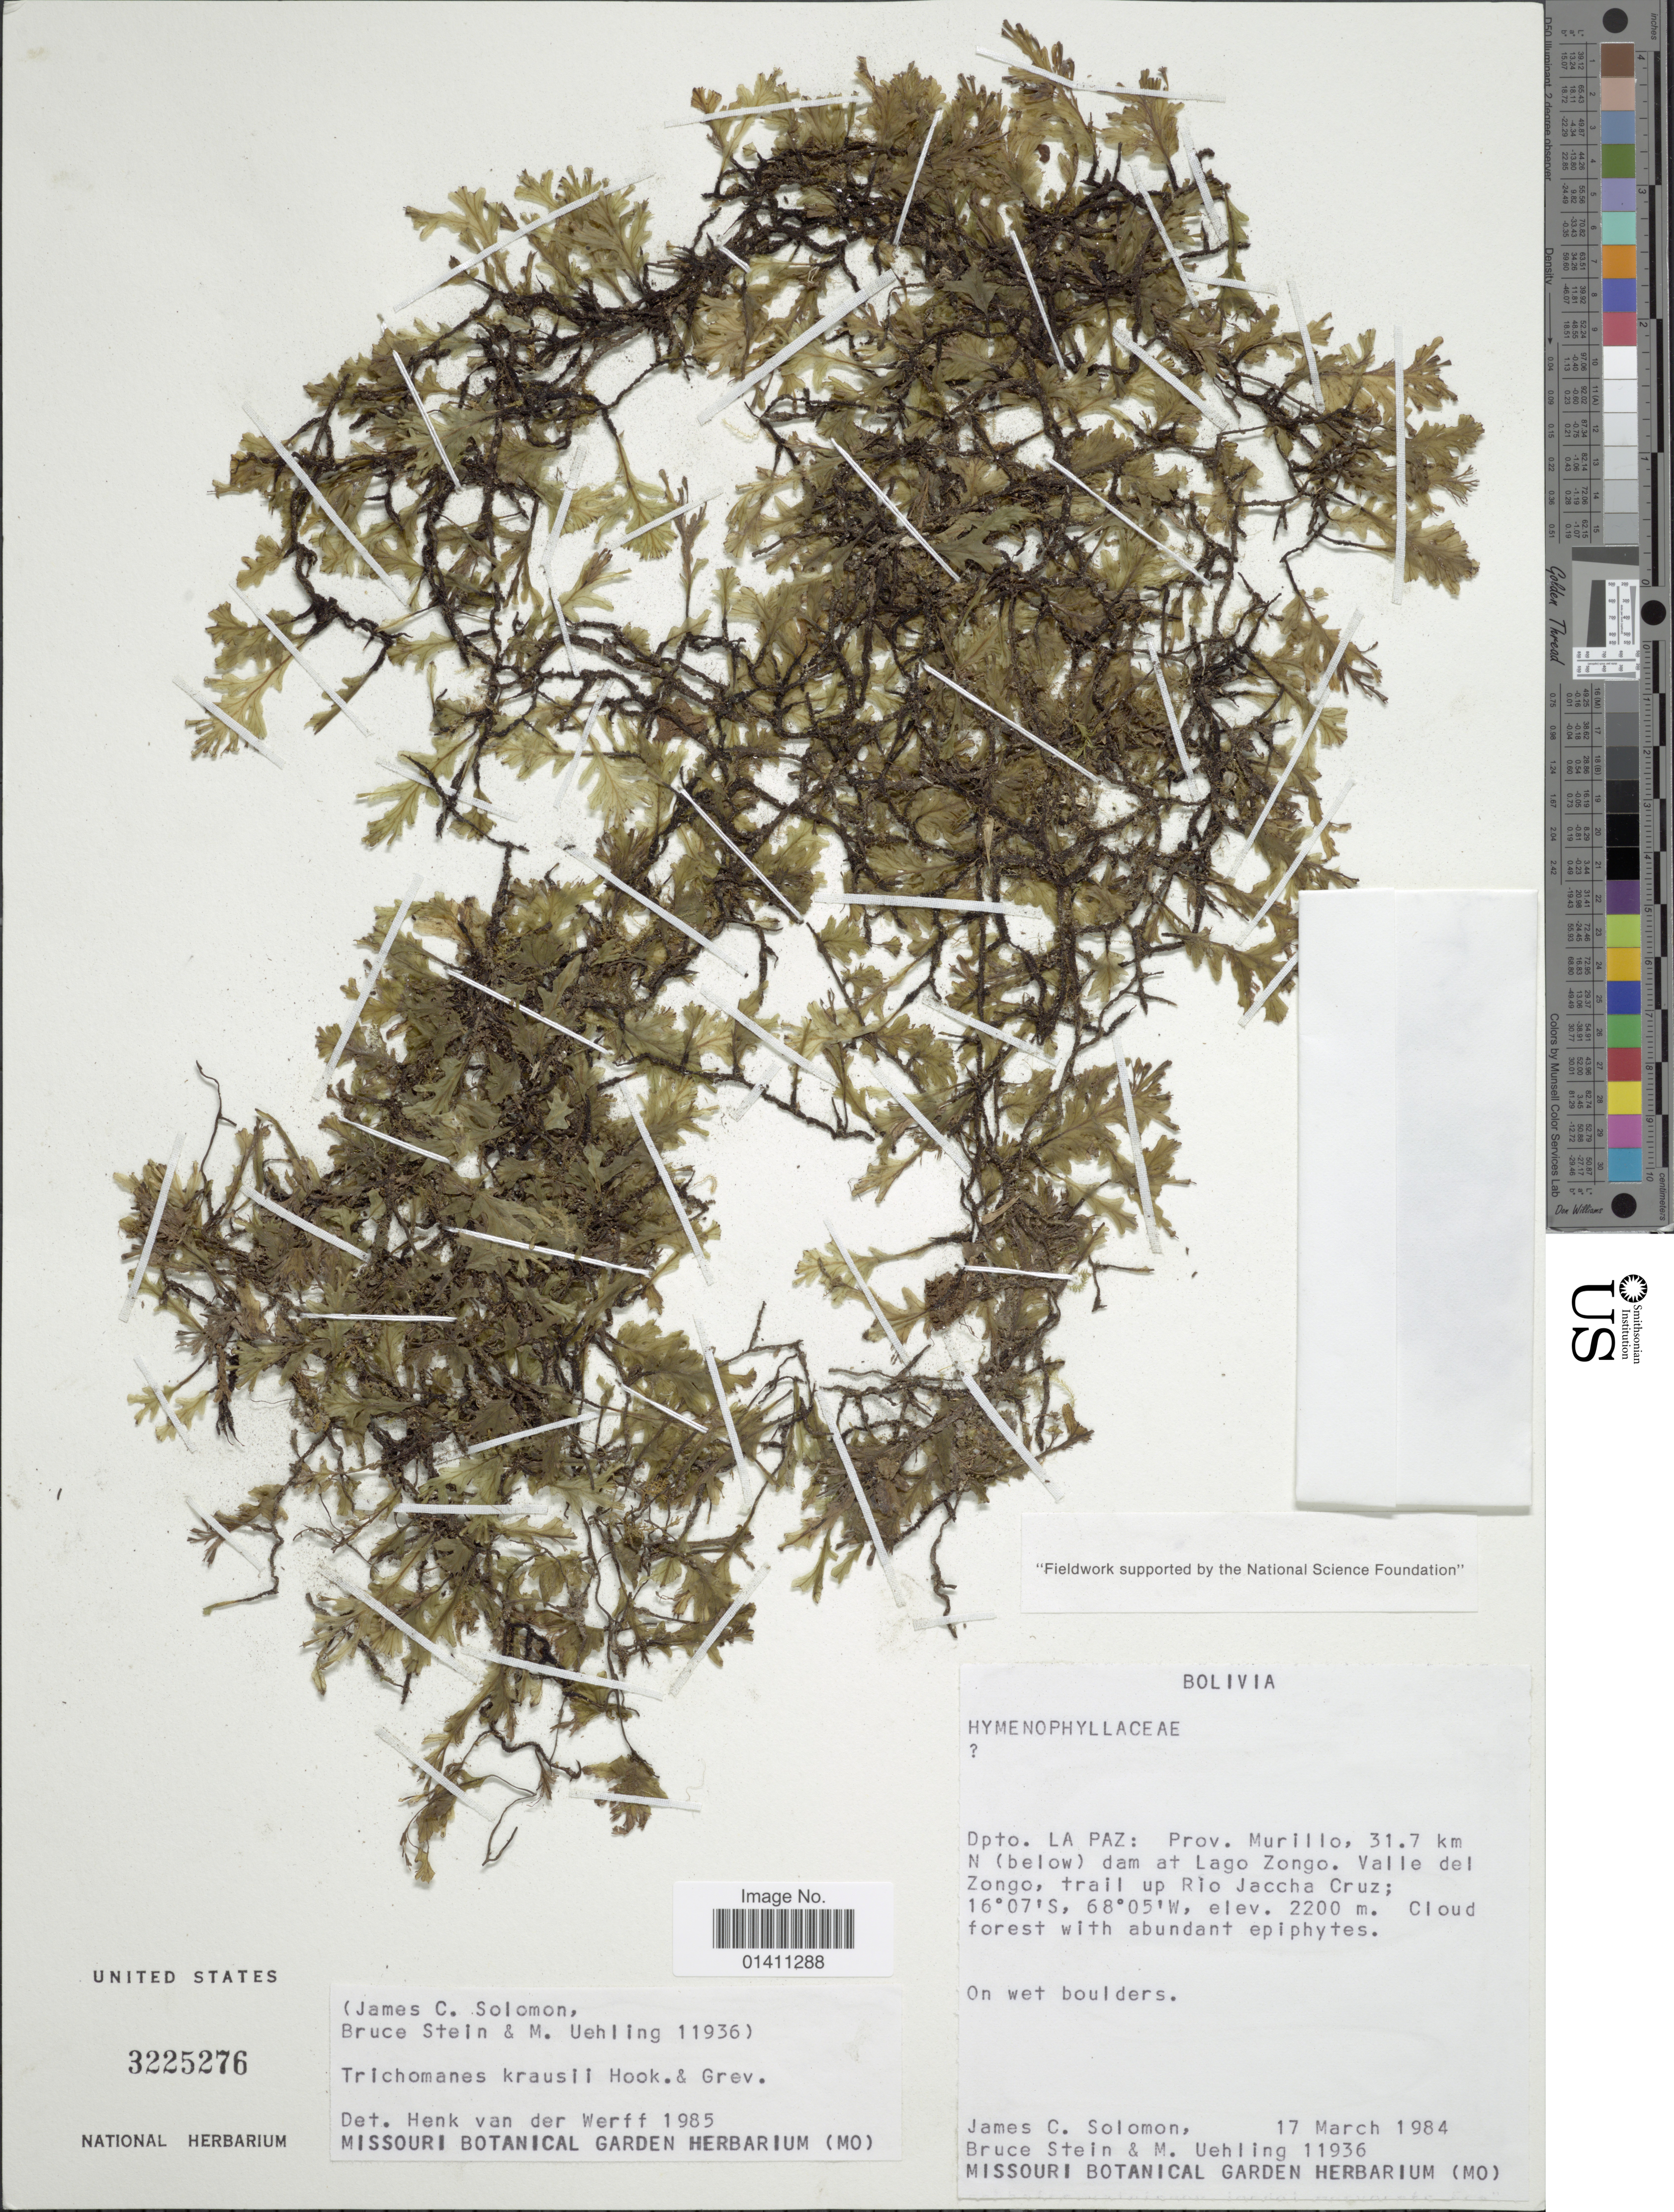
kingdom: Plantae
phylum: Tracheophyta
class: Polypodiopsida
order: Hymenophyllales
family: Hymenophyllaceae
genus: Didymoglossum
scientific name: Didymoglossum kraussii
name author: (Hook. & Grev.) C. Presl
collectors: J. C. Solomon, B. A. Stein & M. Uehling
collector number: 11936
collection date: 1984-03-17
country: Bolivia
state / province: La Paz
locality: Dpto. La Paz: Prov. Murillo, 31.7 km N (below) dam at Lago Zongo. Valle del Zongo, trail up to Rio Jaccha Cruz.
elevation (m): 2200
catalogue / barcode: US 3225276